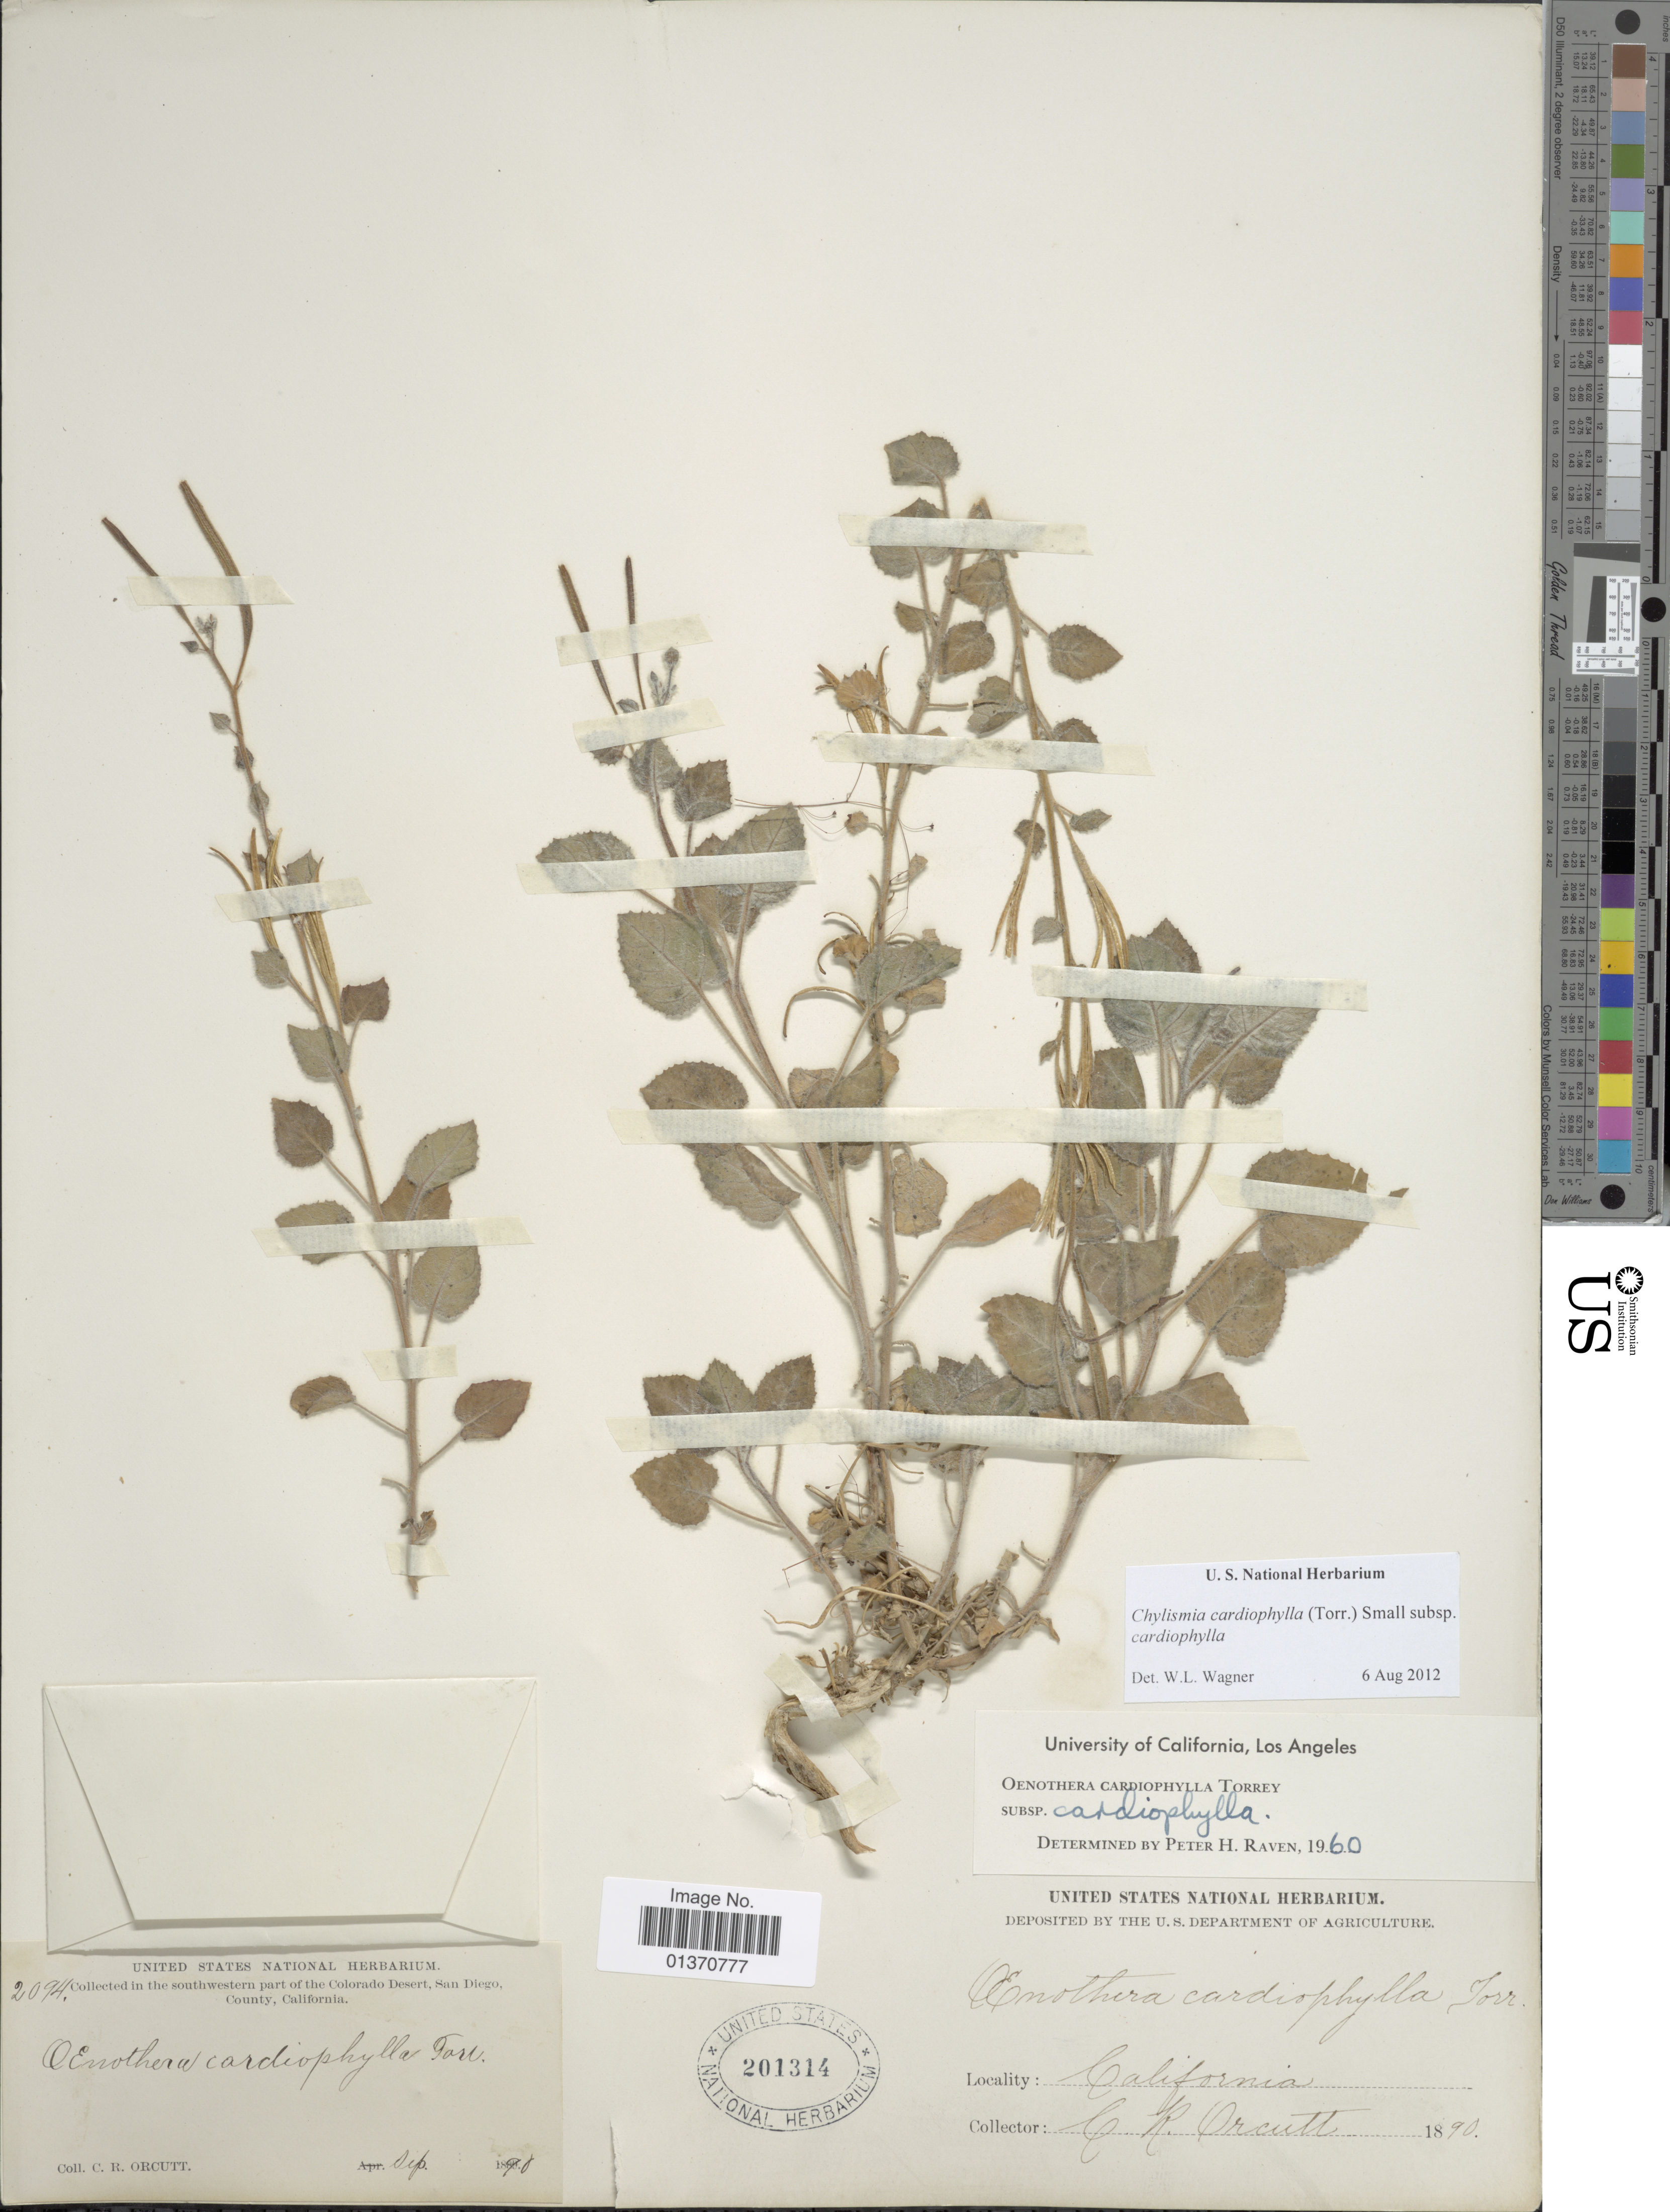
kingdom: Plantae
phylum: Tracheophyta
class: Magnoliopsida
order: Myrtales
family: Onagraceae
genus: Chylismia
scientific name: Chylismia cardiophylla subsp. cardiophylla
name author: (Torr.) Small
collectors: C. R. Orcutt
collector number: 2094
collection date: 1890-09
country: United States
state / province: California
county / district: San Diego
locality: Southwesterm part of the Colorado Desert, San Diego, County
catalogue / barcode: US 201314